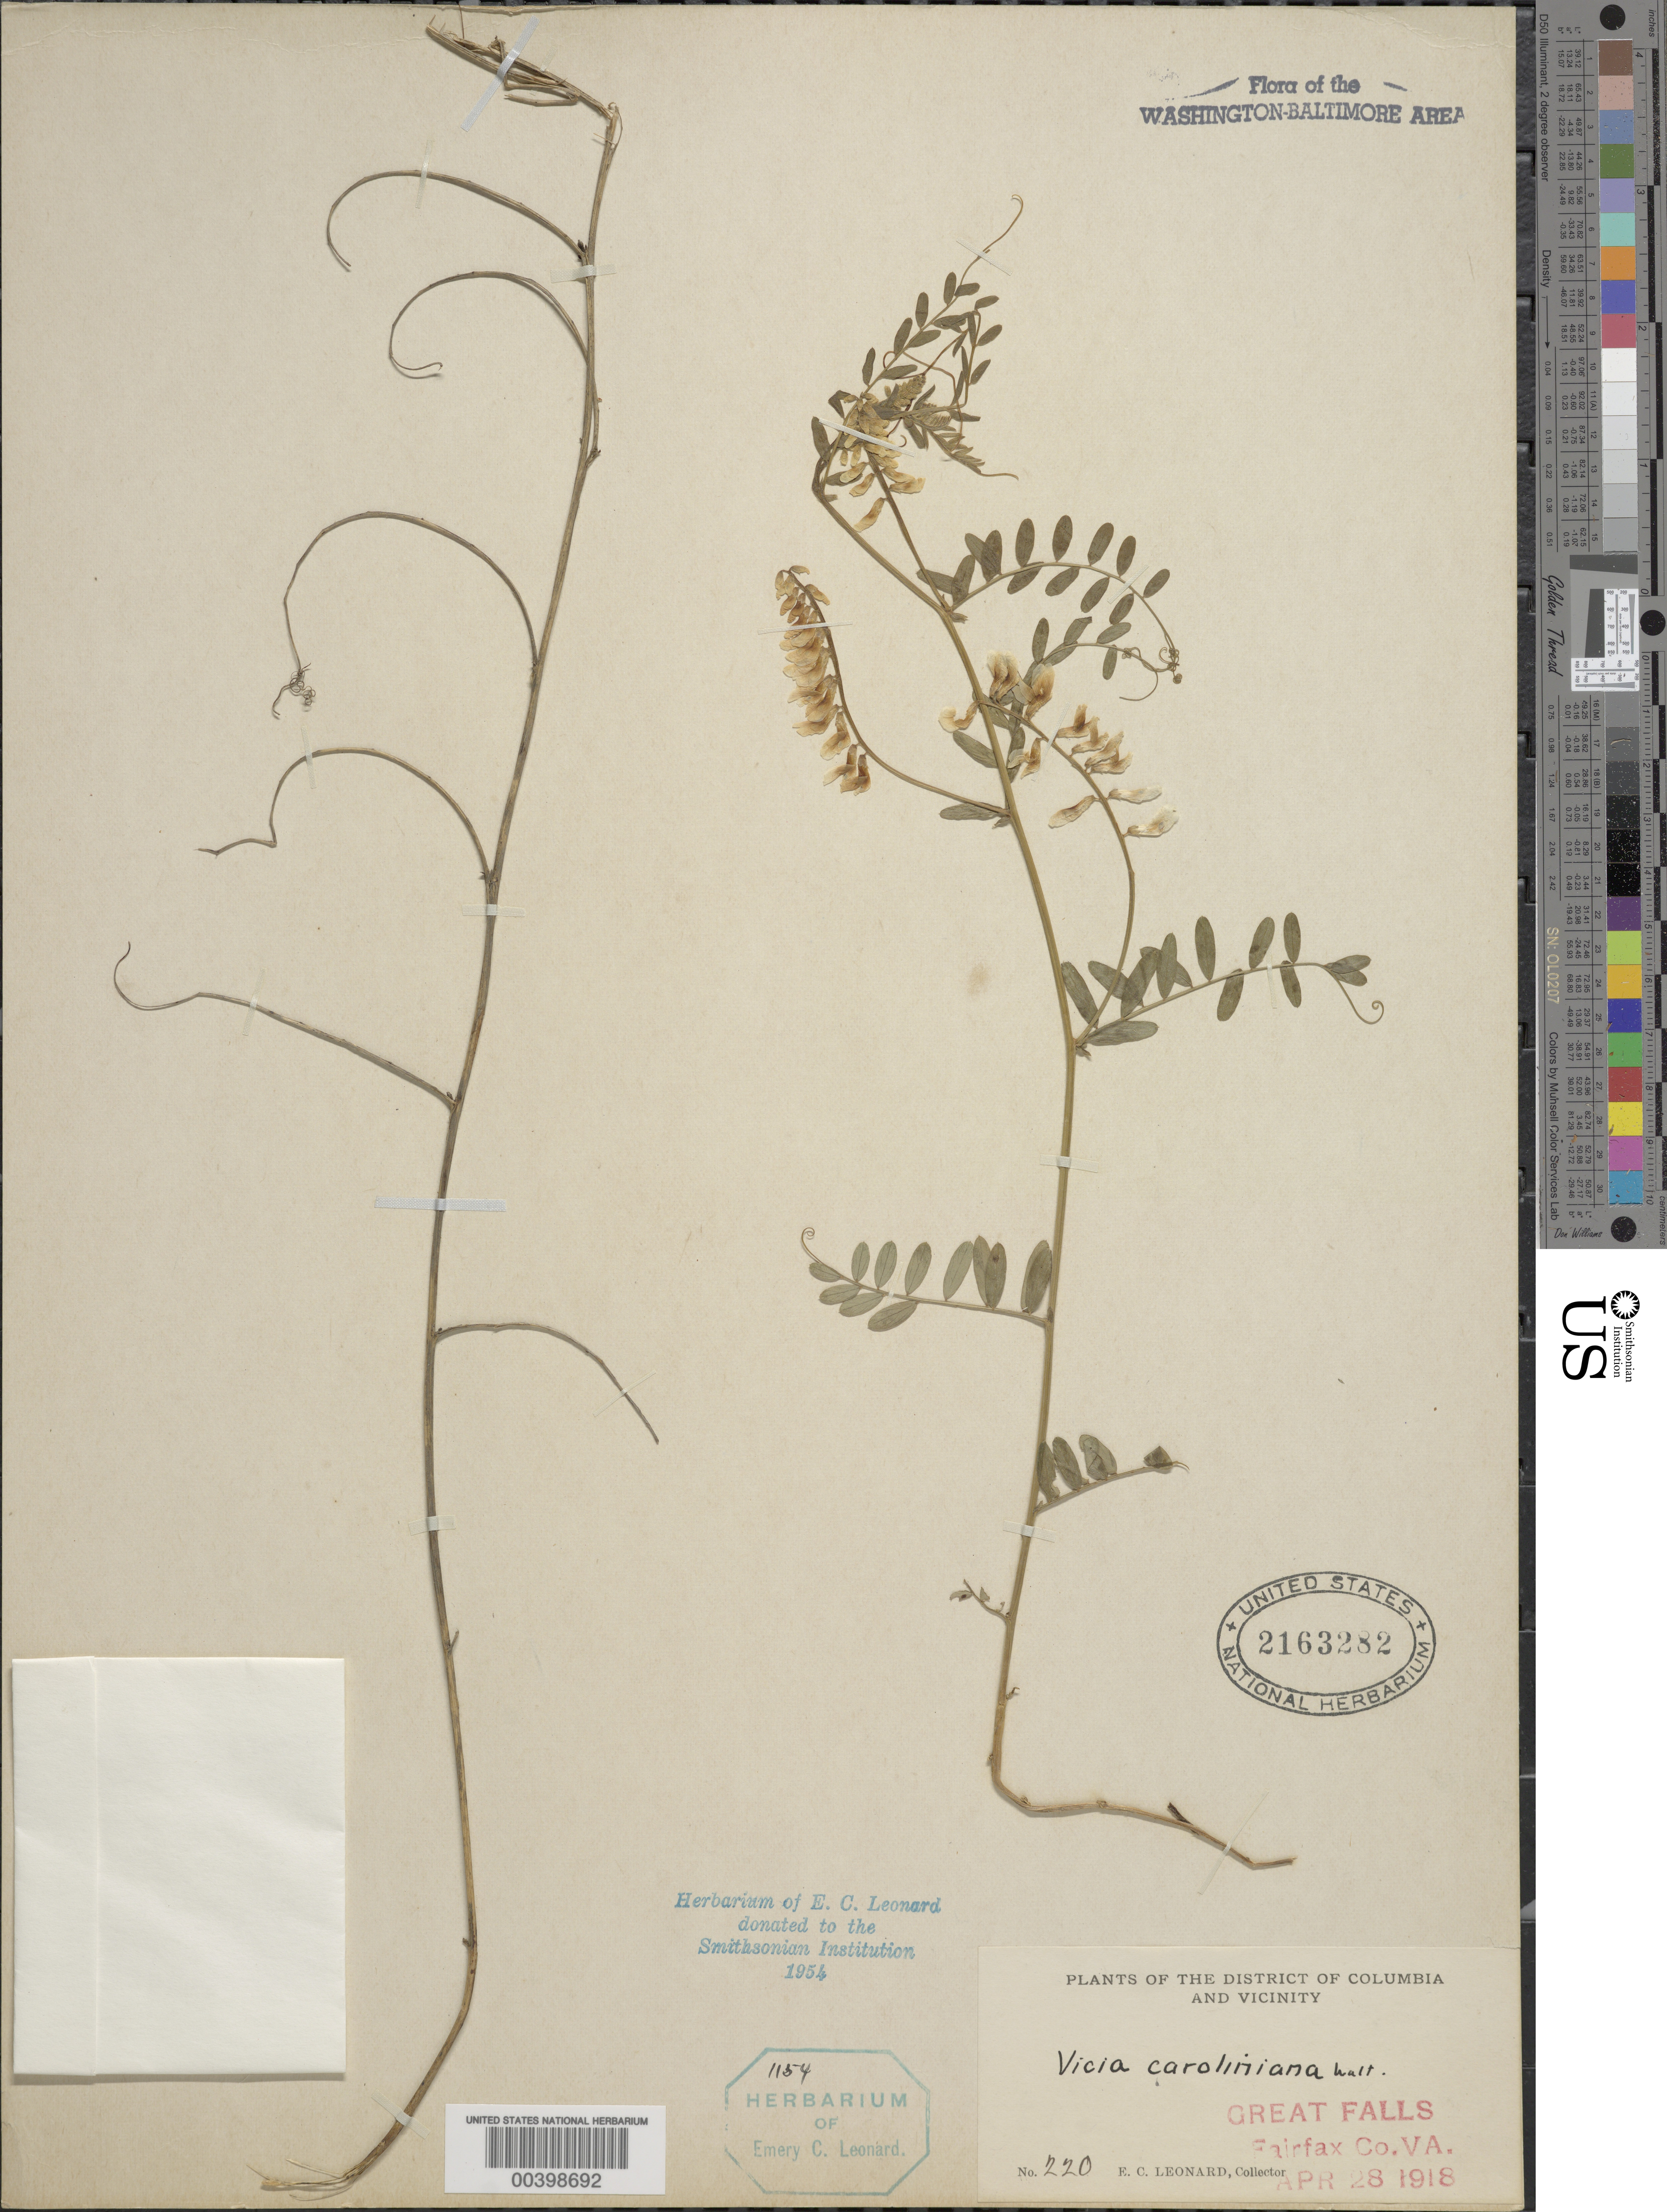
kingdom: Plantae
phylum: Tracheophyta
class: Magnoliopsida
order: Fabales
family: Fabaceae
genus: Vicia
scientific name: Vicia caroliniana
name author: Walter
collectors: C. L. Pollard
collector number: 77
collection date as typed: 21 Apr 1895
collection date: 1895-04-21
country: United States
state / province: Maryland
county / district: Montgomery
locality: Glen Echo C. & O. Canal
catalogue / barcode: US 260282